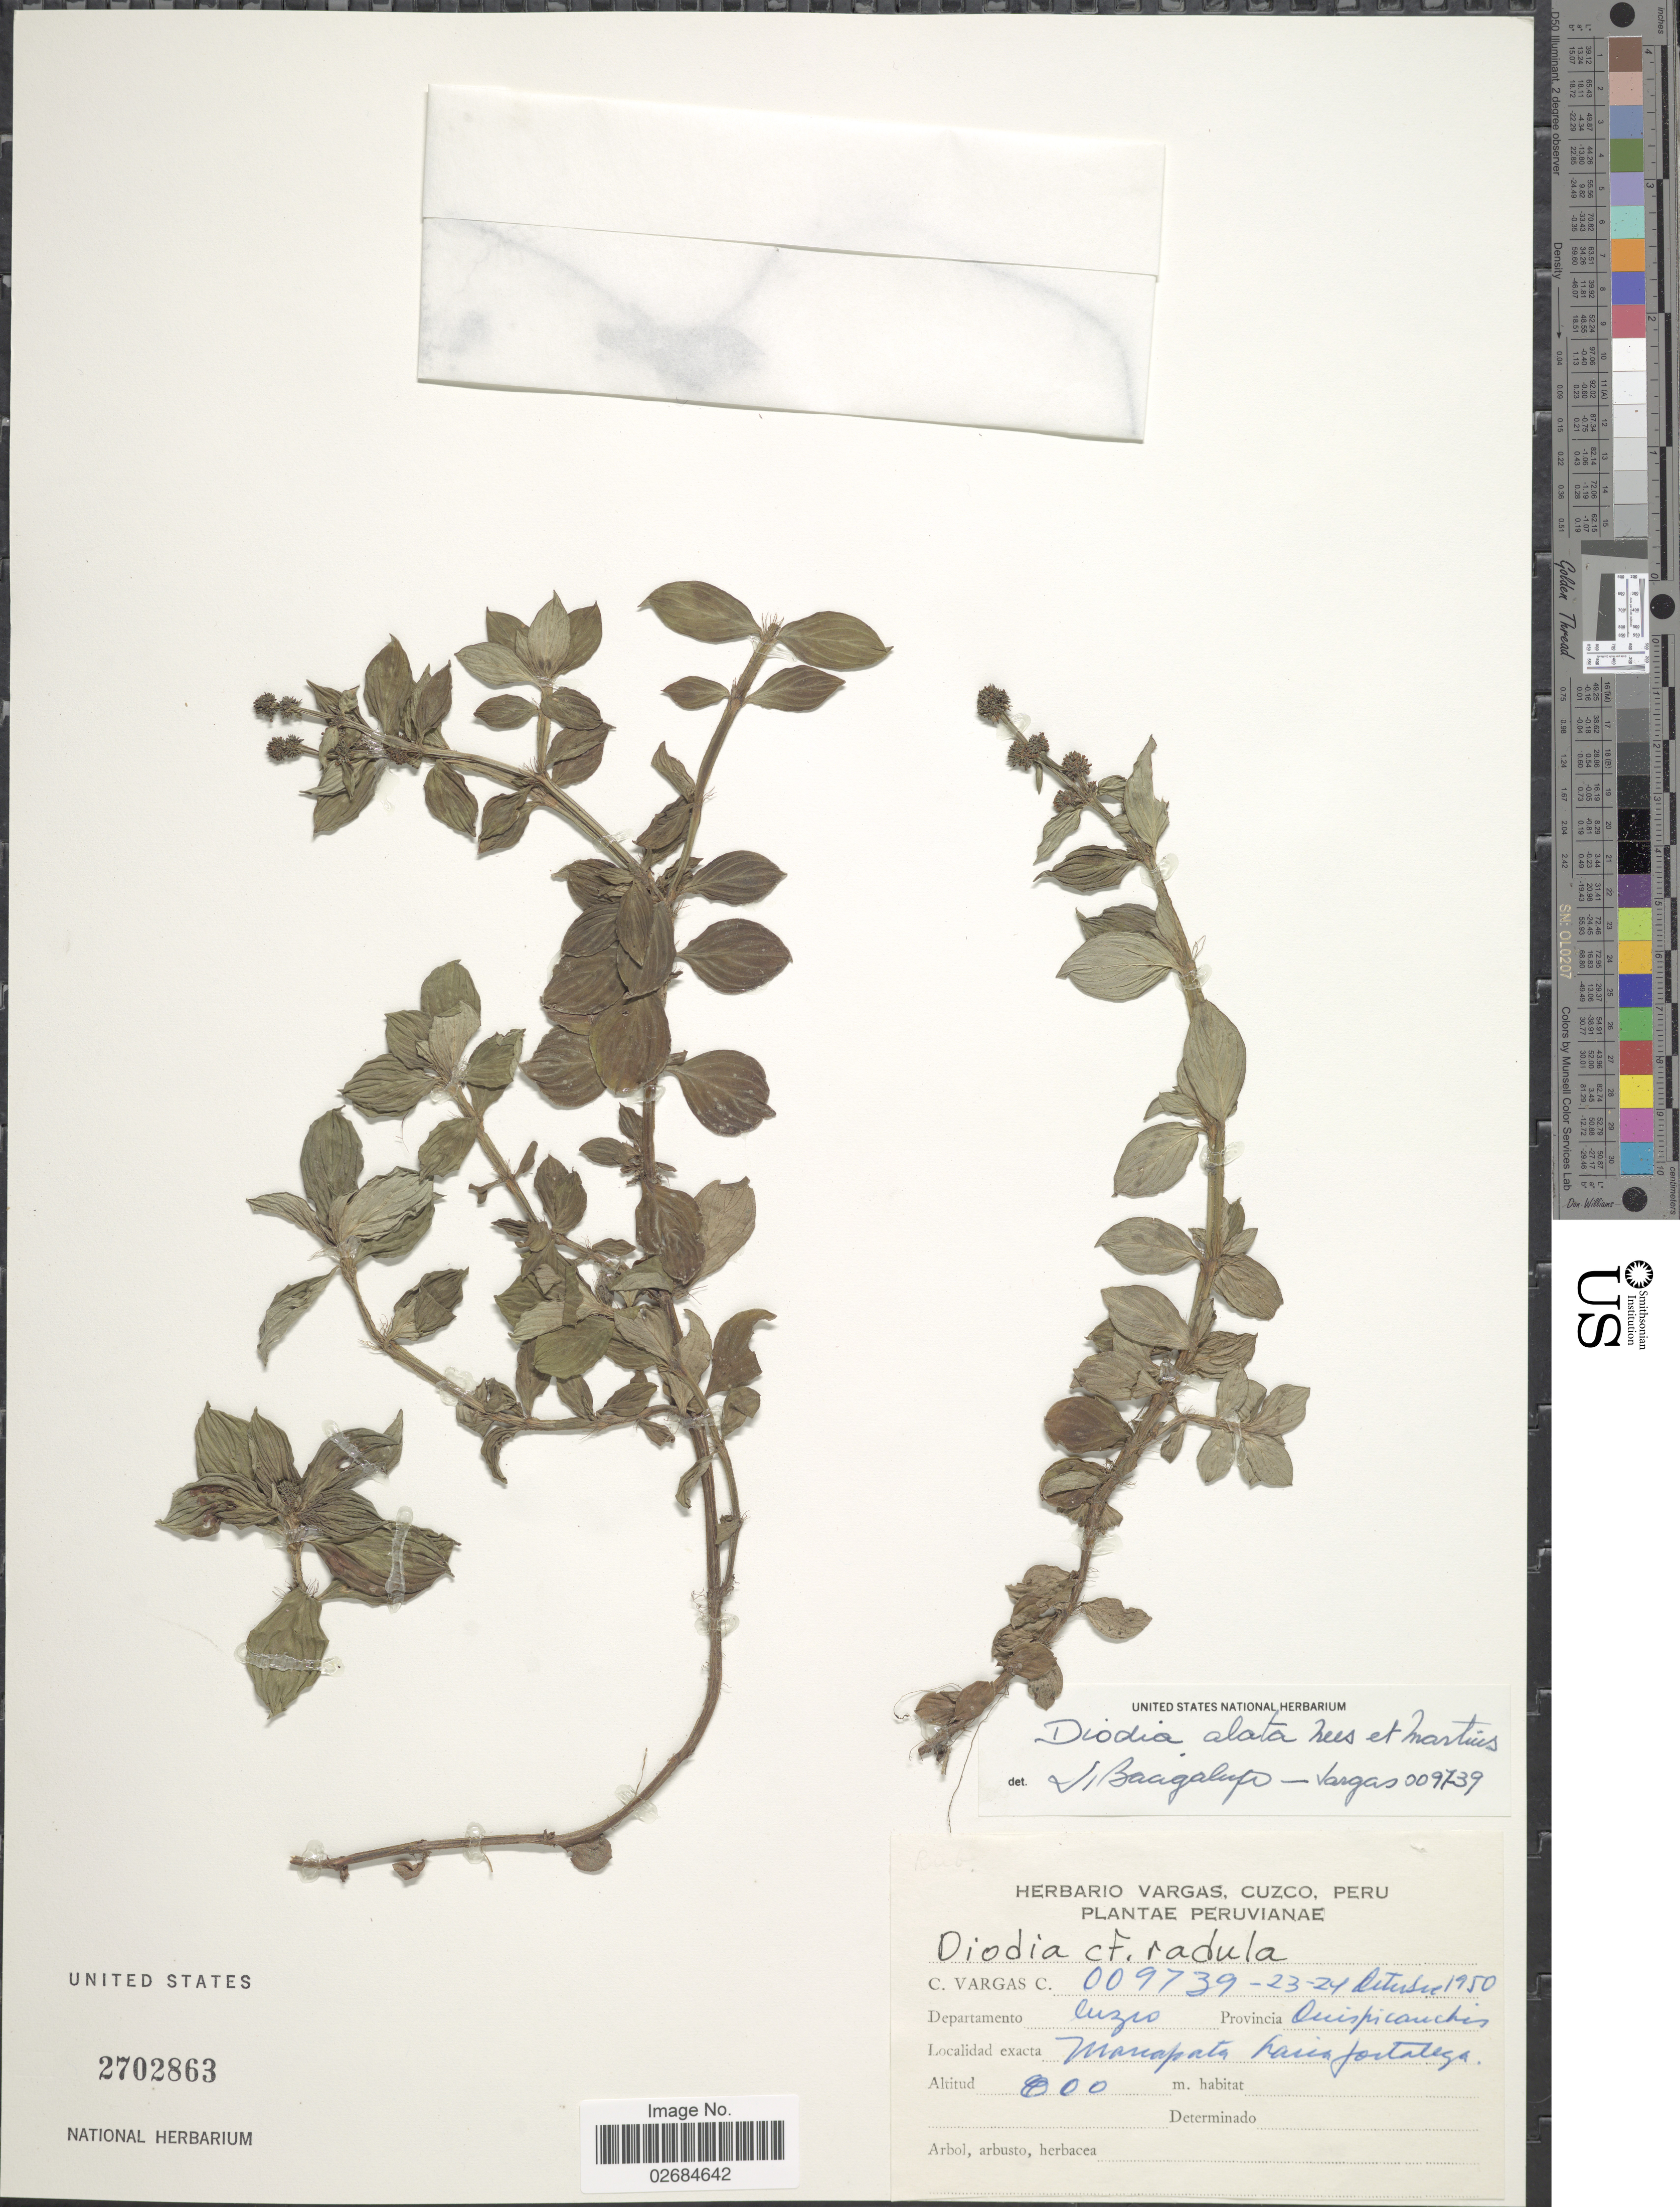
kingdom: Plantae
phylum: Tracheophyta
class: Magnoliopsida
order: Gentianales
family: Rubiaceae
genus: Diodia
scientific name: Diodia alata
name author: Nees & Mart.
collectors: C. Vargas Calderón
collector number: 009739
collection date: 1950-10-23/1950-10-24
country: Peru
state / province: Cusco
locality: Departamento Cuzco, Provincia Quispicanchis, Manapata hacia fortaleza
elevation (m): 800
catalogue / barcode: US 2702863